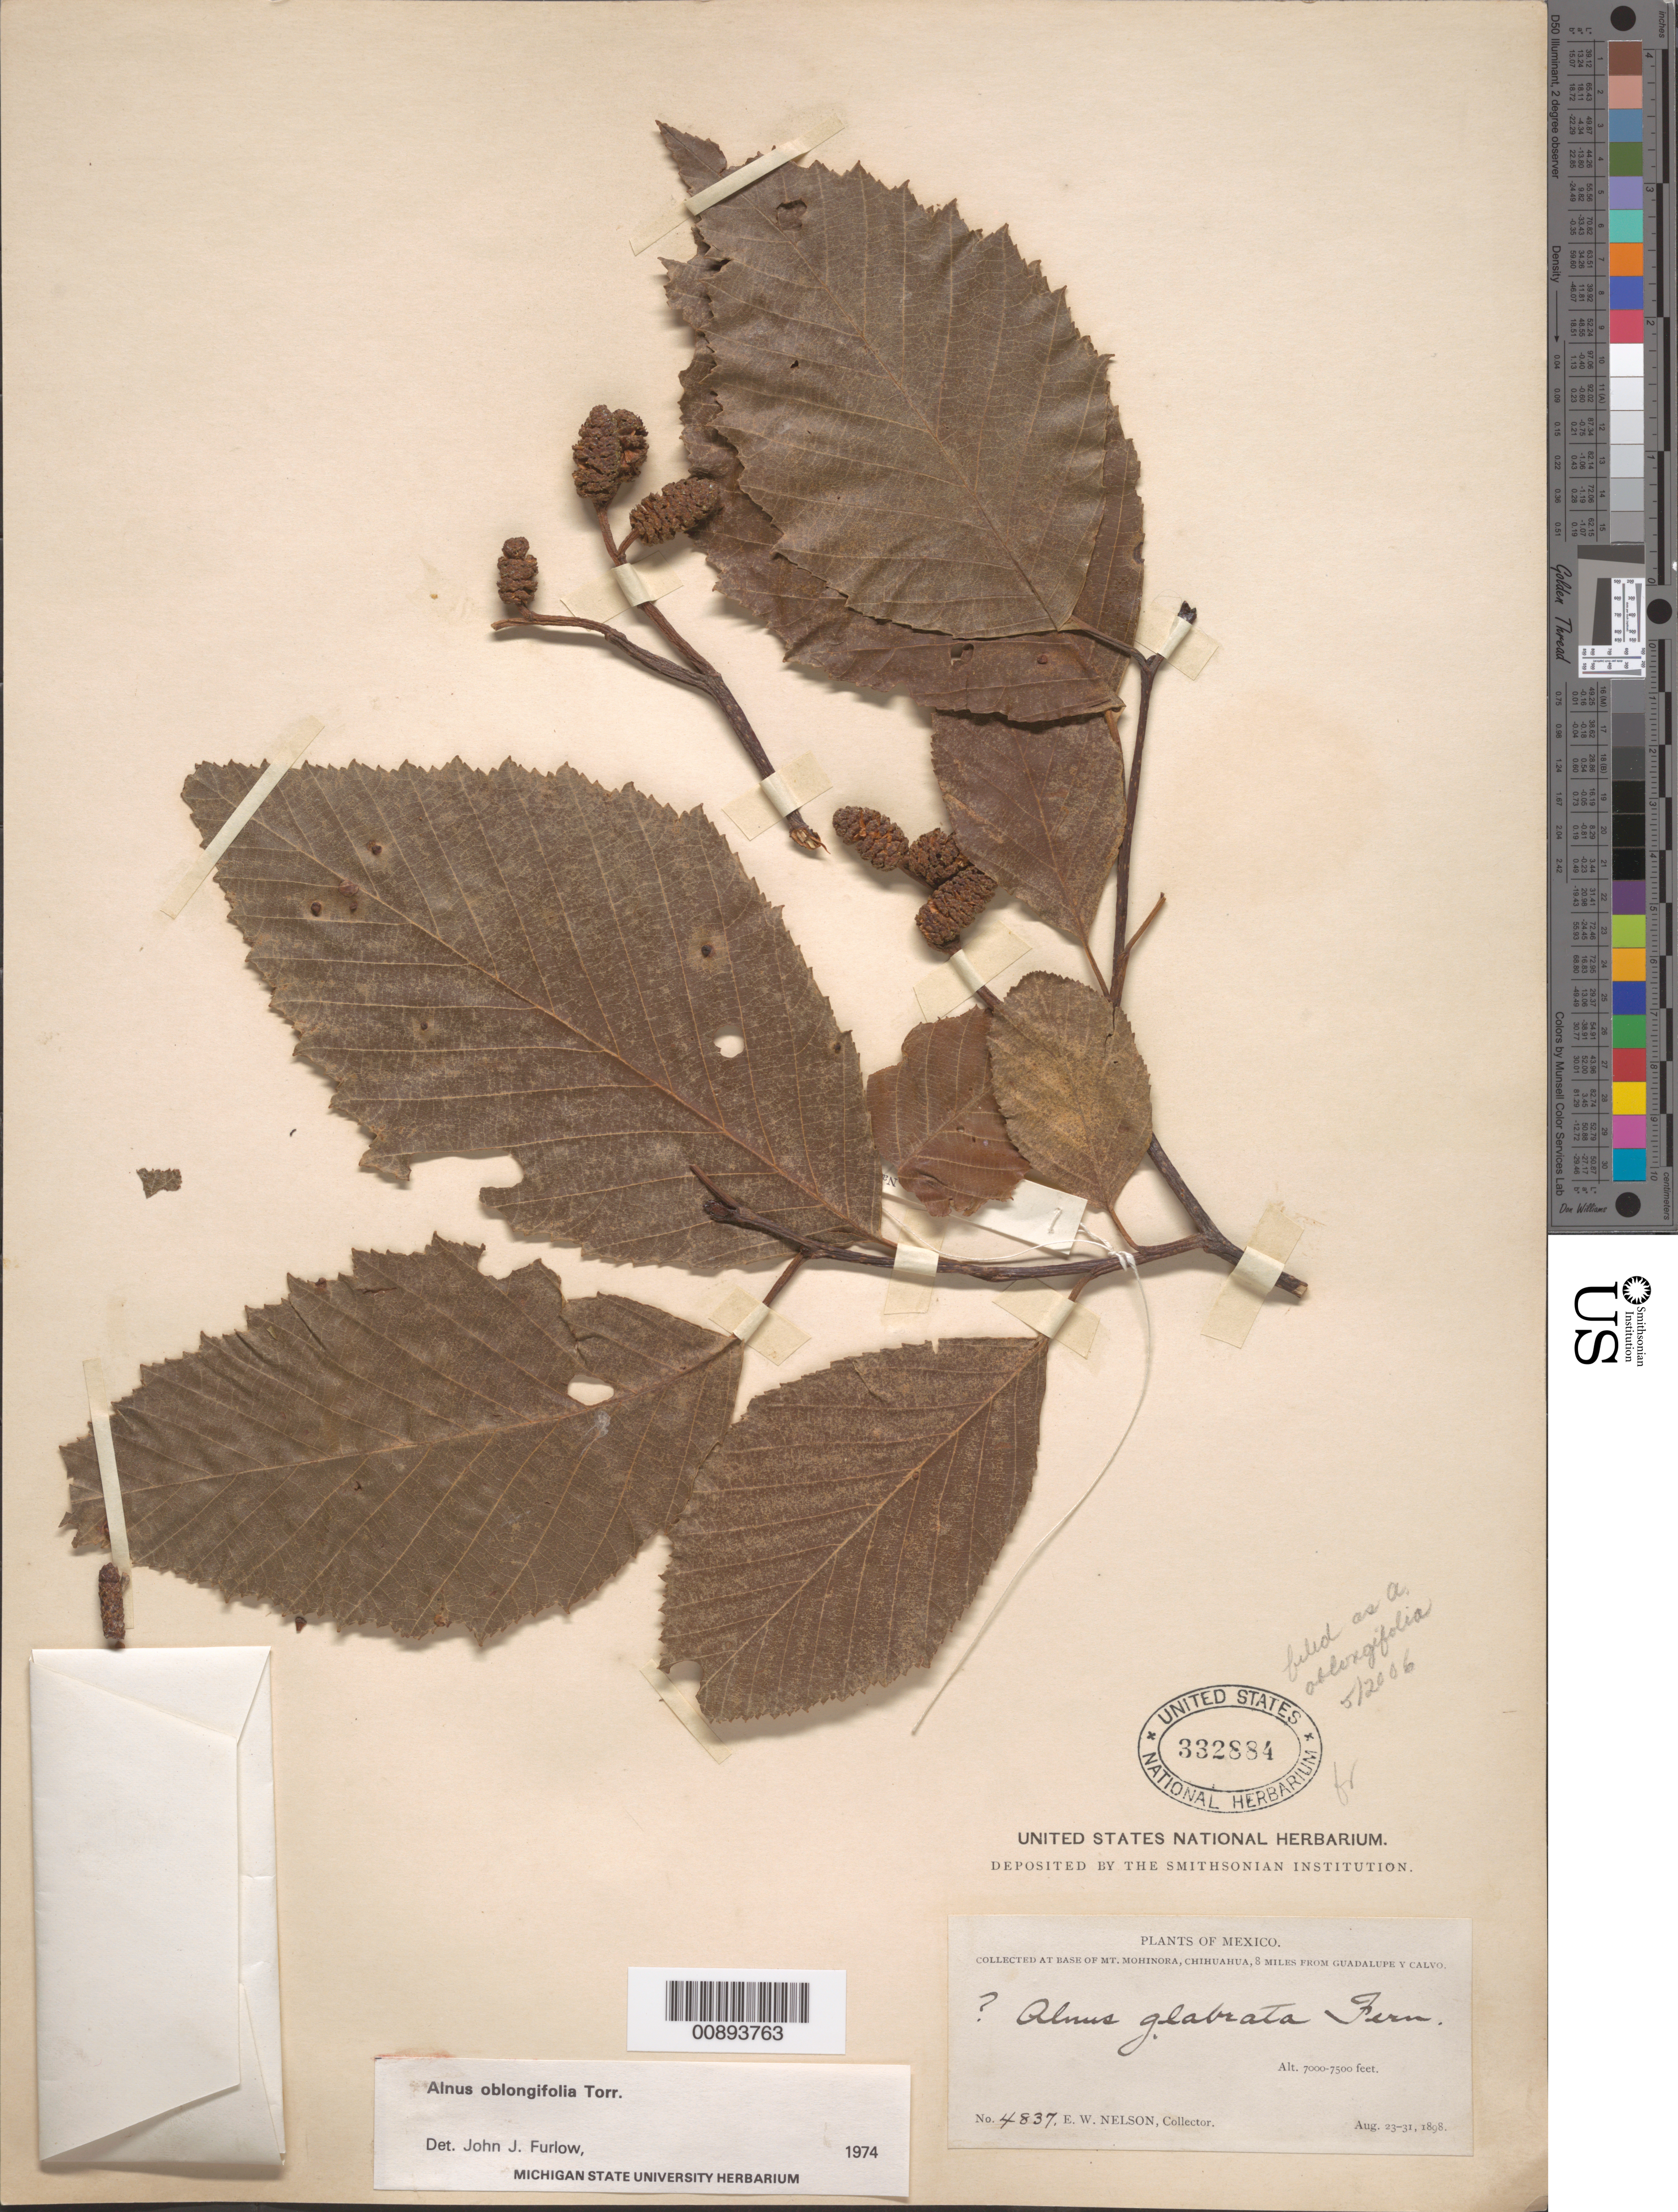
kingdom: Plantae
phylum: Tracheophyta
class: Magnoliopsida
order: Fagales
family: Betulaceae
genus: Alnus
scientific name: Alnus oblongifolia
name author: Torr. in Emory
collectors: E. W. Nelson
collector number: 4837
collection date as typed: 23 Aug 1898 to 31 Aug 1898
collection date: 1898-08-23/1898-08-31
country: Mexico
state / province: Chihuahua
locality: At base of Mt. Mohinora, Chihuahua, 8 miles from Guadalupe y Calvo.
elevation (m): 2134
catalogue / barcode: US 332884